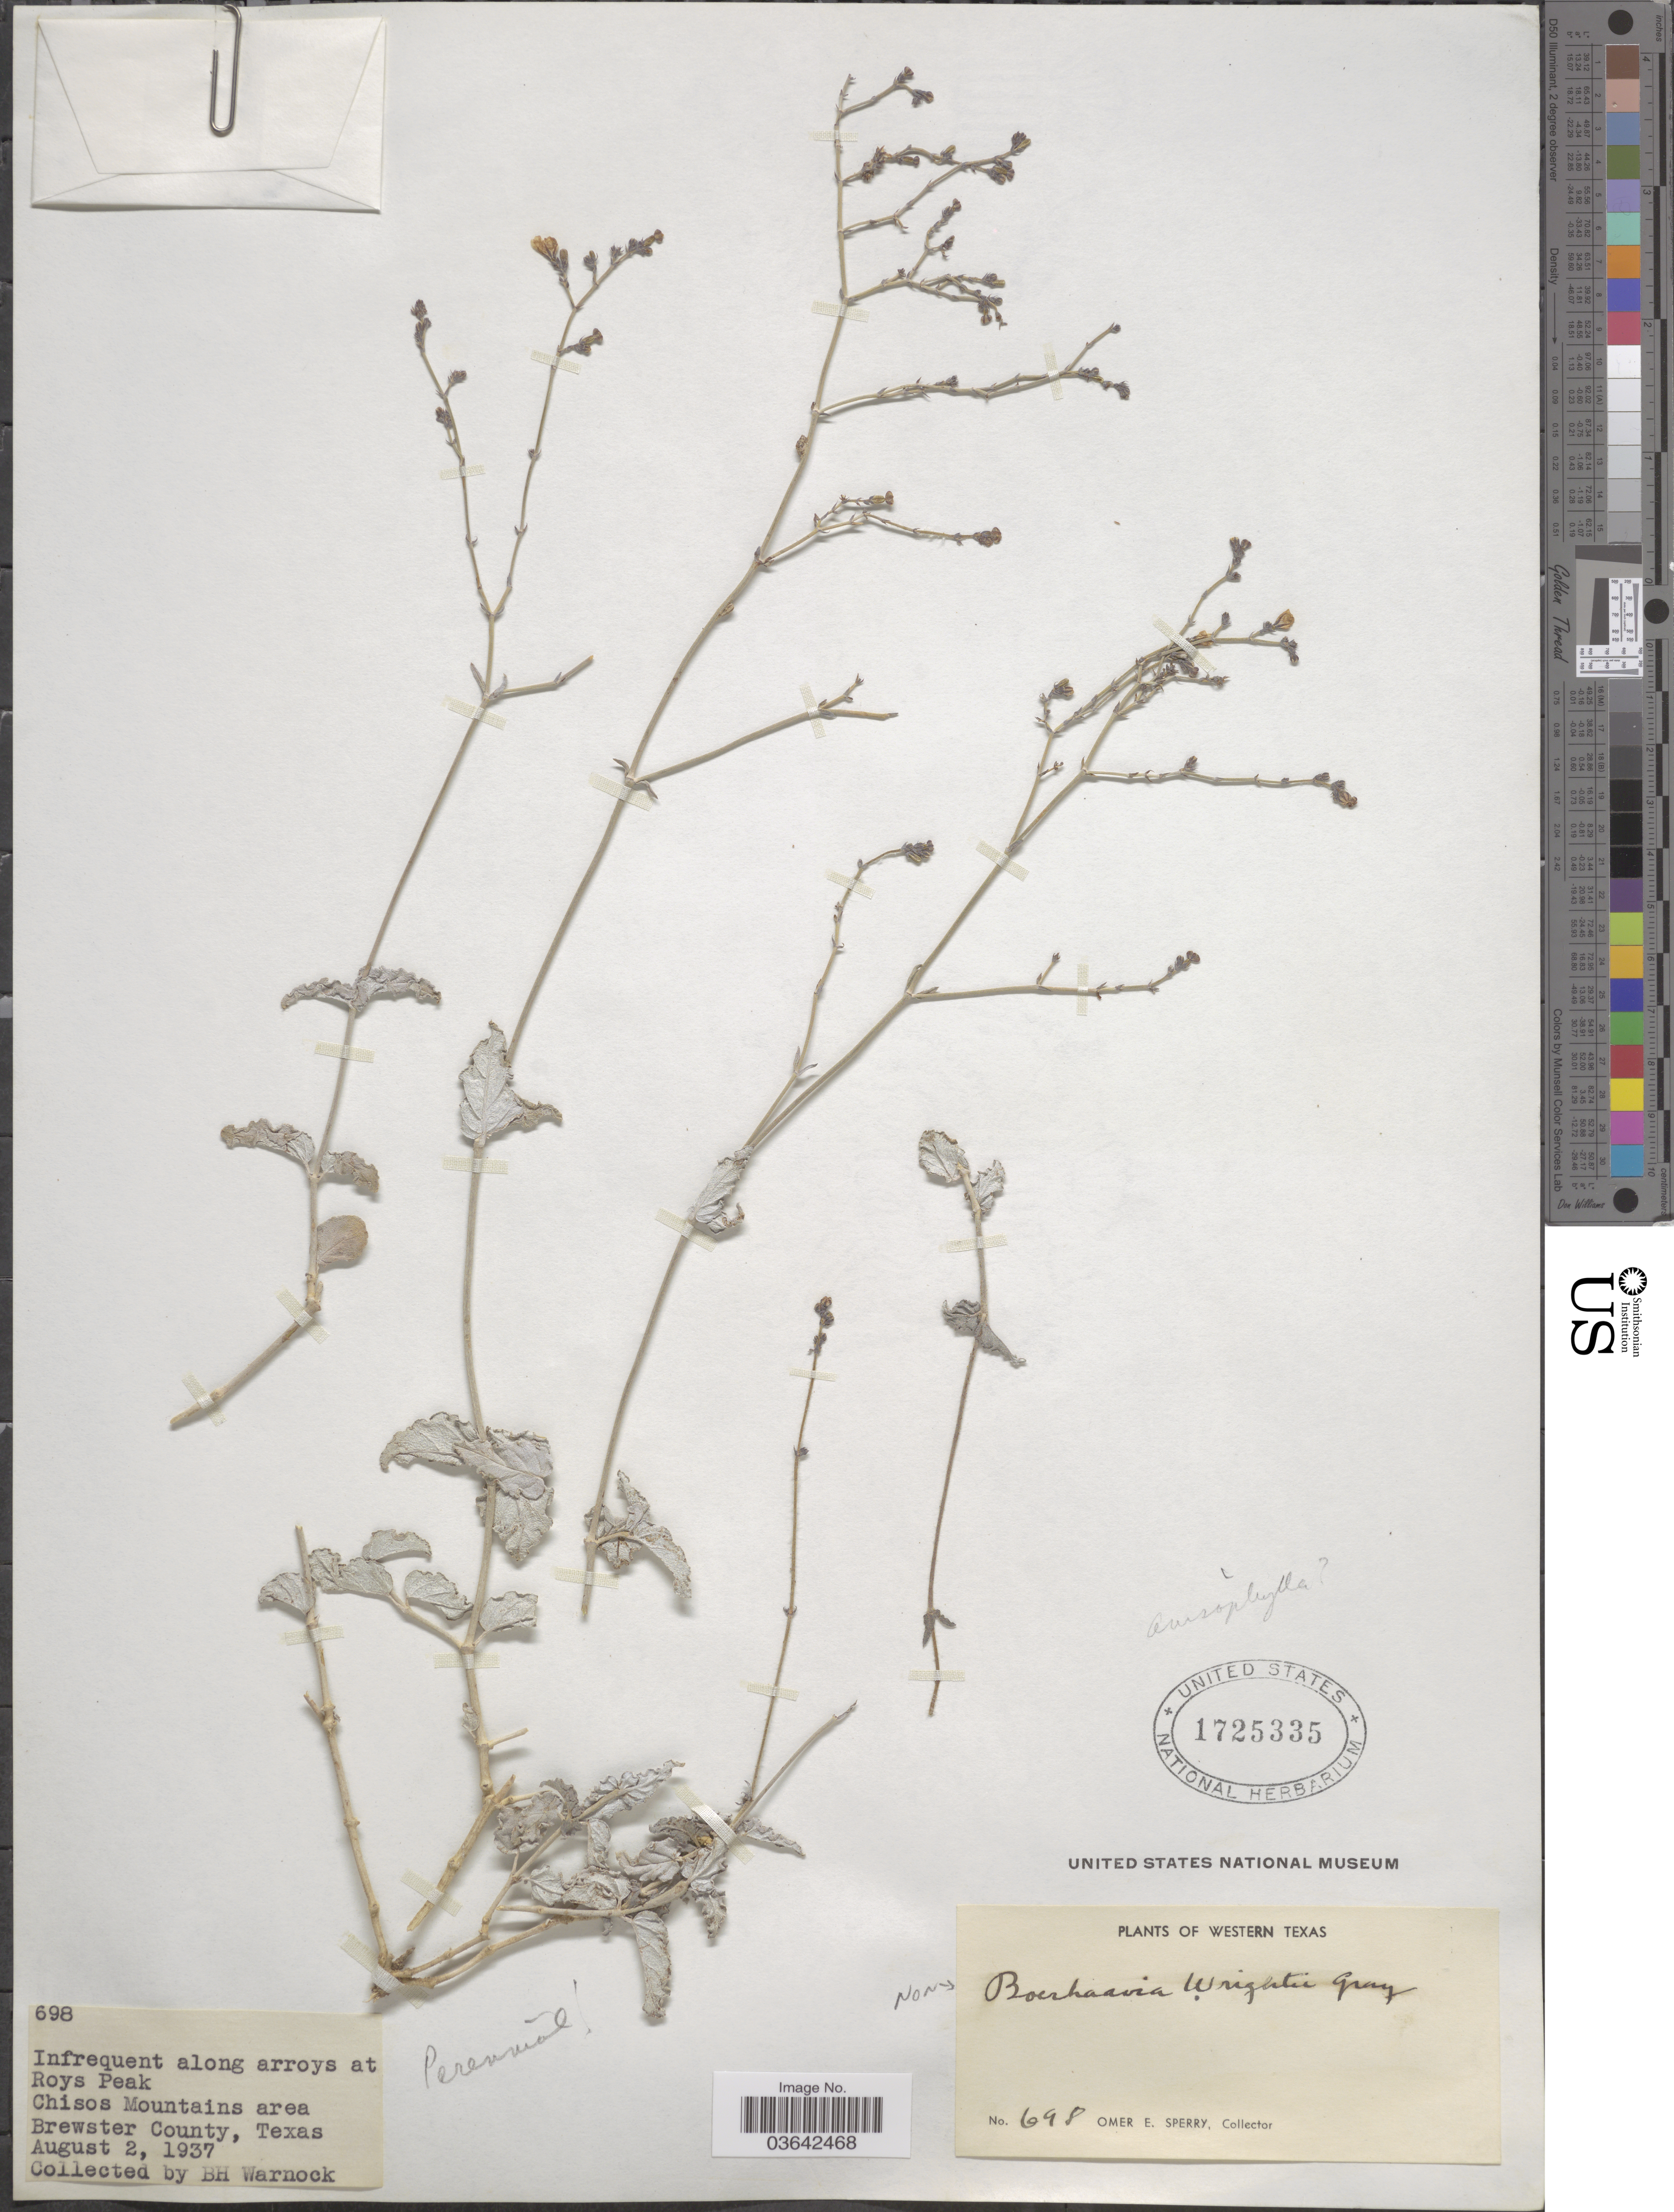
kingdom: Plantae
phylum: Tracheophyta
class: Magnoliopsida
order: Caryophyllales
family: Nyctaginaceae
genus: Boerhavia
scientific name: Boerhavia anisophylla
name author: Torr. in Emory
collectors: B. H. Warnock & O. E. Sperry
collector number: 698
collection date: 1937-08-02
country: United States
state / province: Texas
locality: Infrequent along arroys at Roys Peak. Chisos Mountains area. Brewster County. Western Texas.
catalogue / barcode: US 1725335